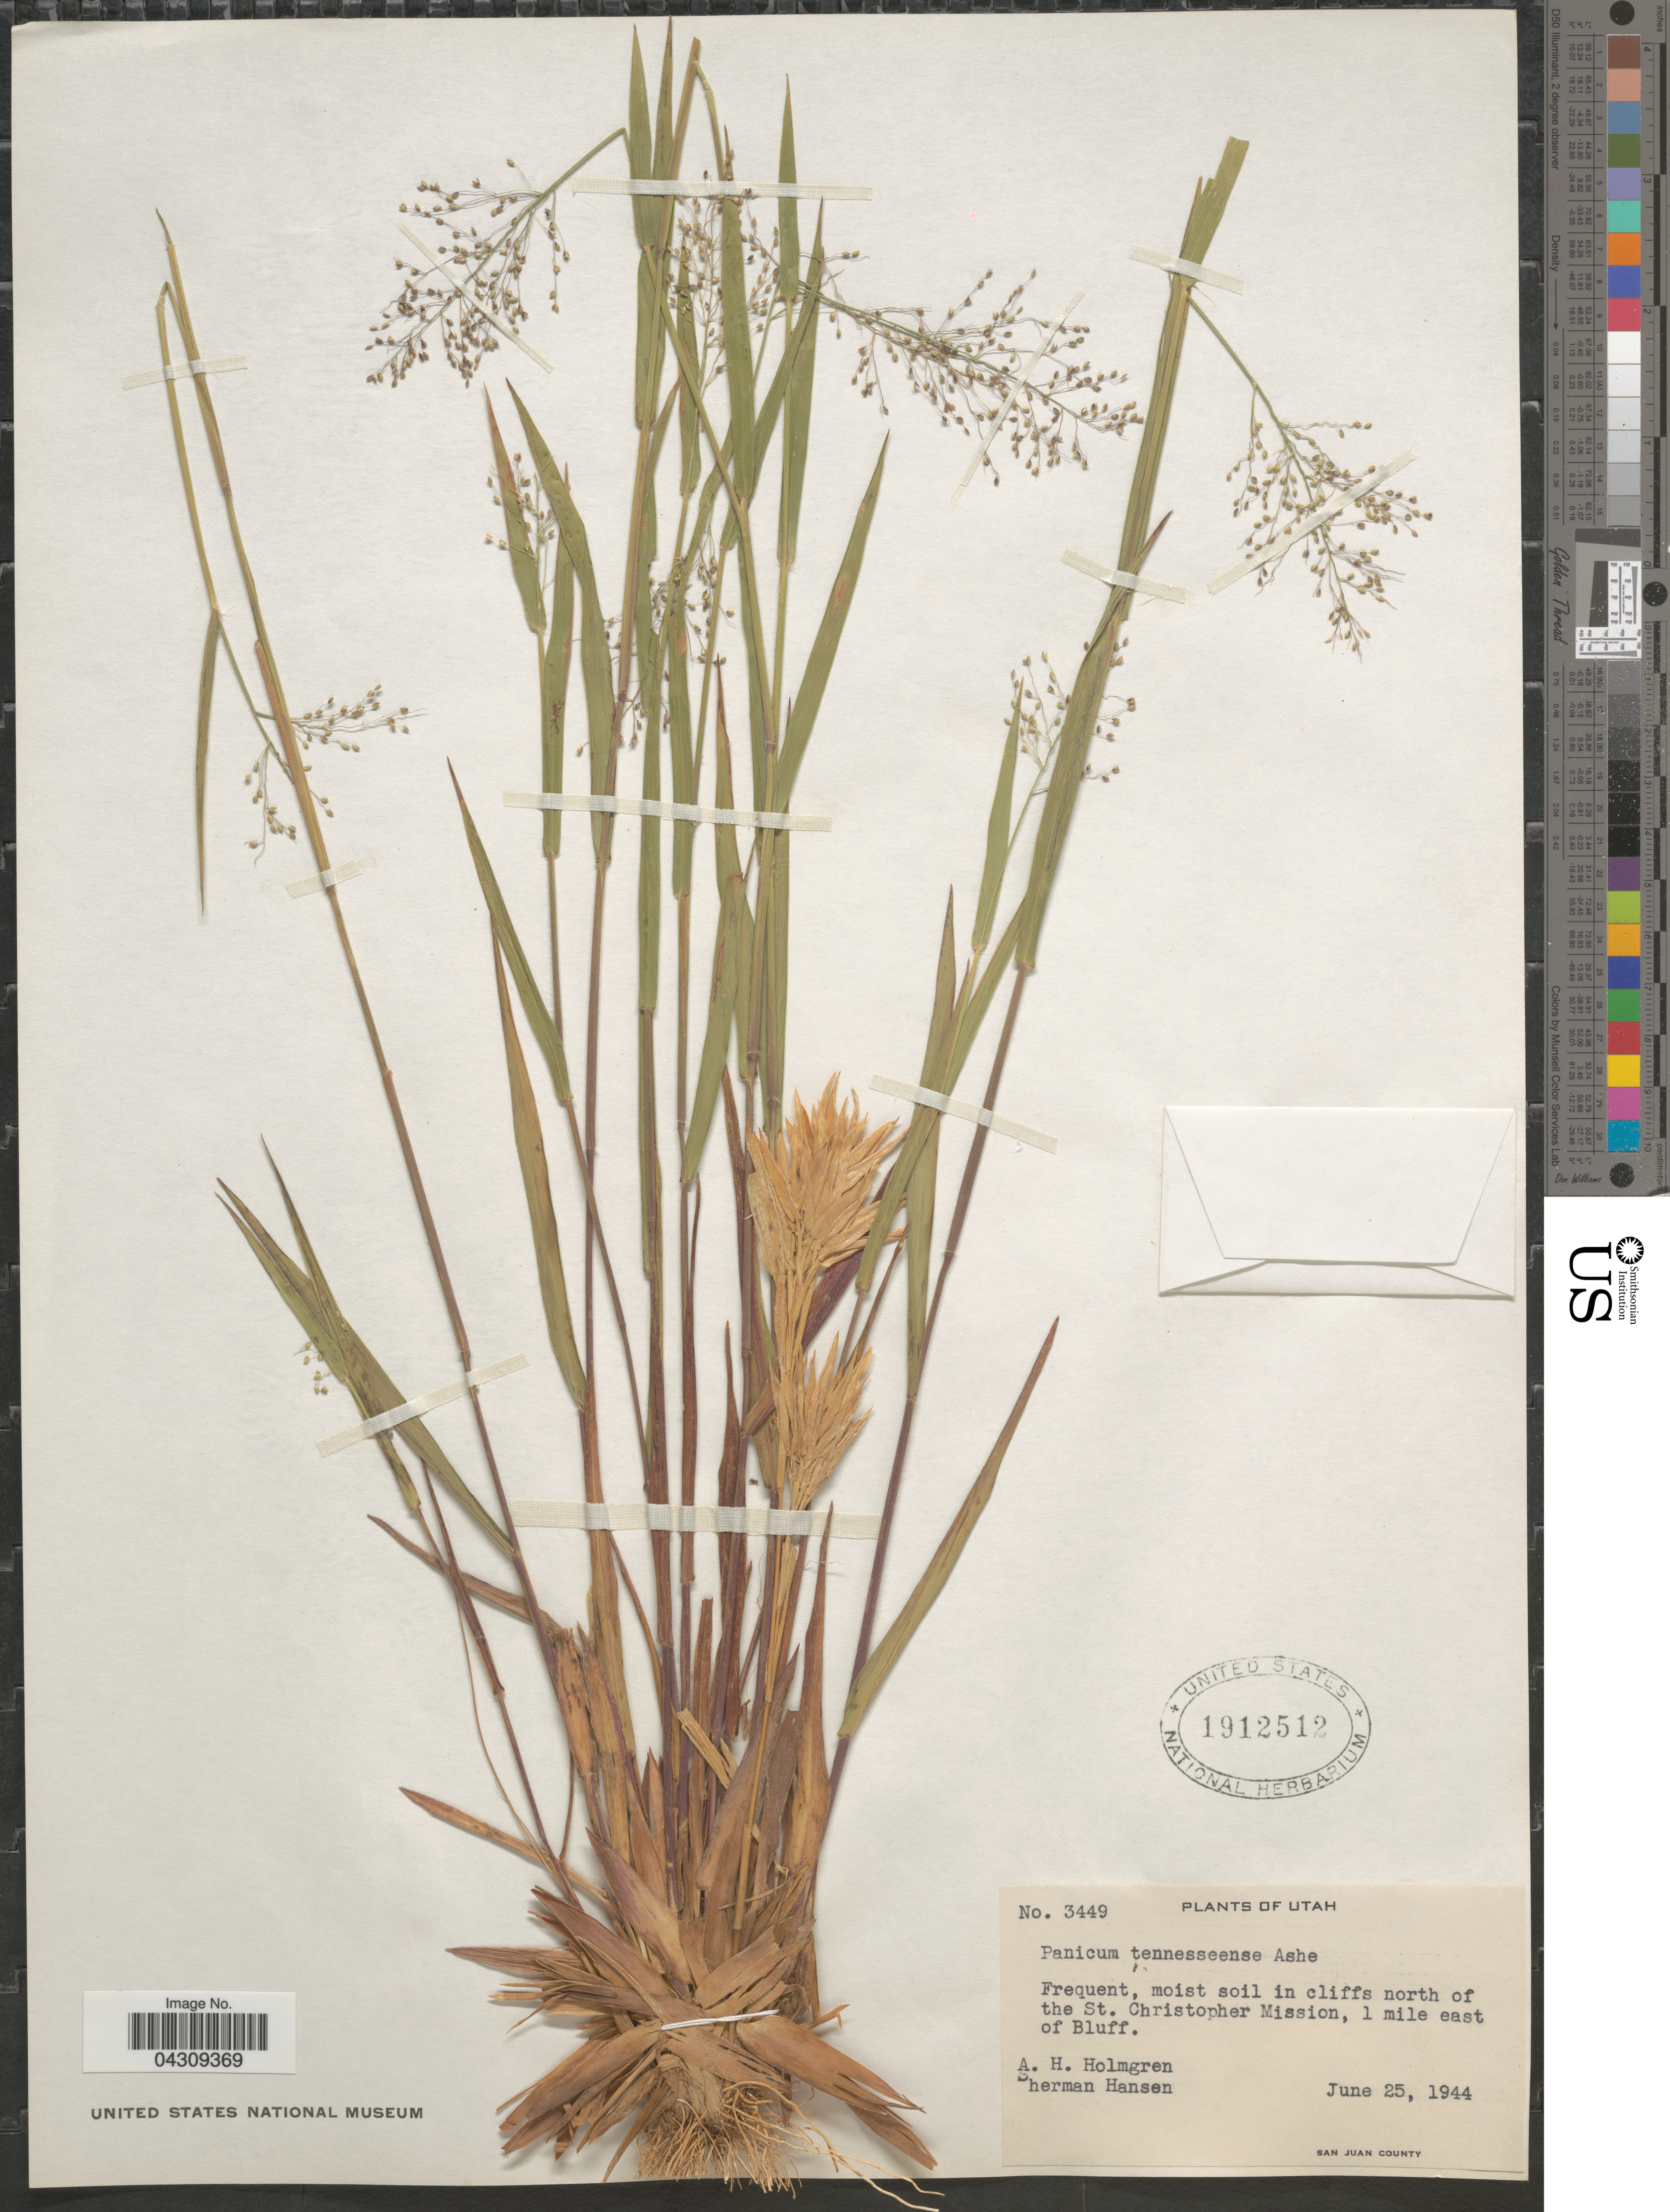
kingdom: Plantae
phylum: Tracheophyta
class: Liliopsida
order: Poales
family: Poaceae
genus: Dichanthelium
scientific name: Dichanthelium acuminatum var. acuminatum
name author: (Sw.) Gould & C.A. Clark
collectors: A. H. Holmgren & S. Hansen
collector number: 3449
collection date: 1944-06-25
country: United States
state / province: Utah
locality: Frequent, moist soil in cliffs north of the St. Christopher Mission, 1 mile east of Bluff. San Juan County.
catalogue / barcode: US 1912512